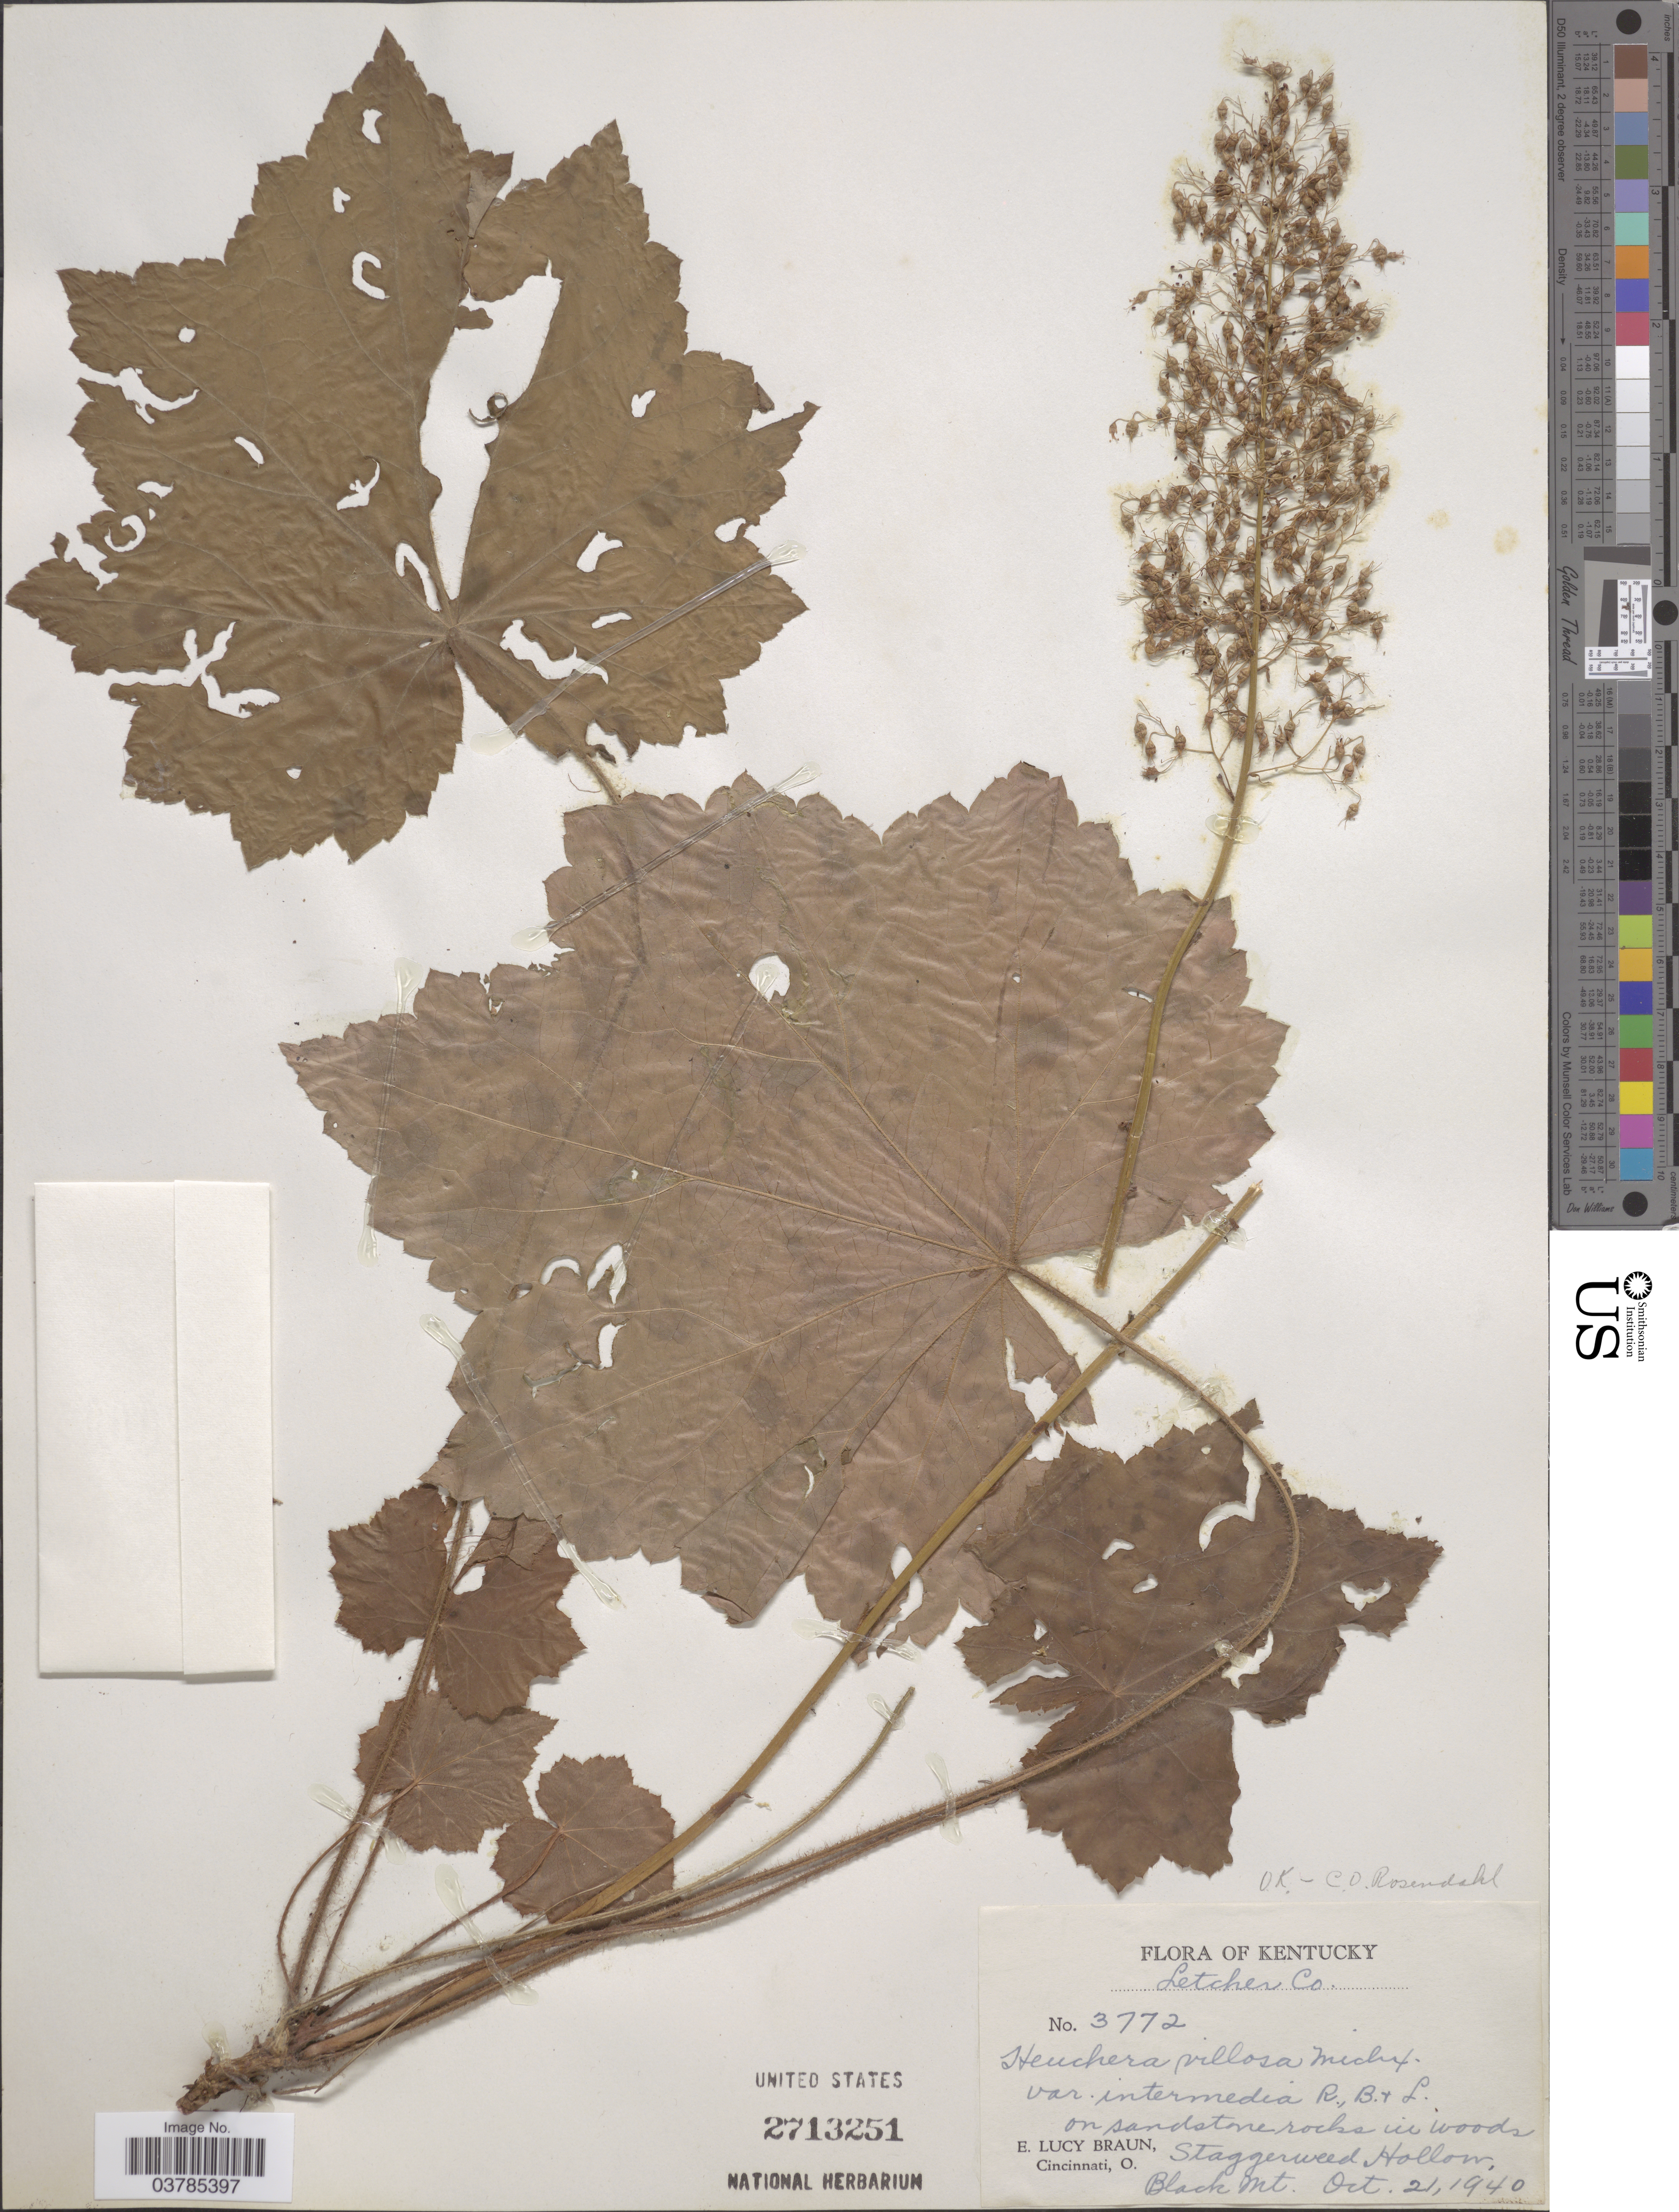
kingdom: Plantae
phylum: Tracheophyta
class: Magnoliopsida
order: Saxifragales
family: Saxifragaceae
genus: Heuchera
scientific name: Heuchera villosa var. macrorhiza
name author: (Small) Rosend. et al.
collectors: E. L. Braun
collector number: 3772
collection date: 1940-10-21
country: United States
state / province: Kentucky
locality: Letcher Co. Staggerweed Hollow, Black Mt.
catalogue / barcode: US 2713251